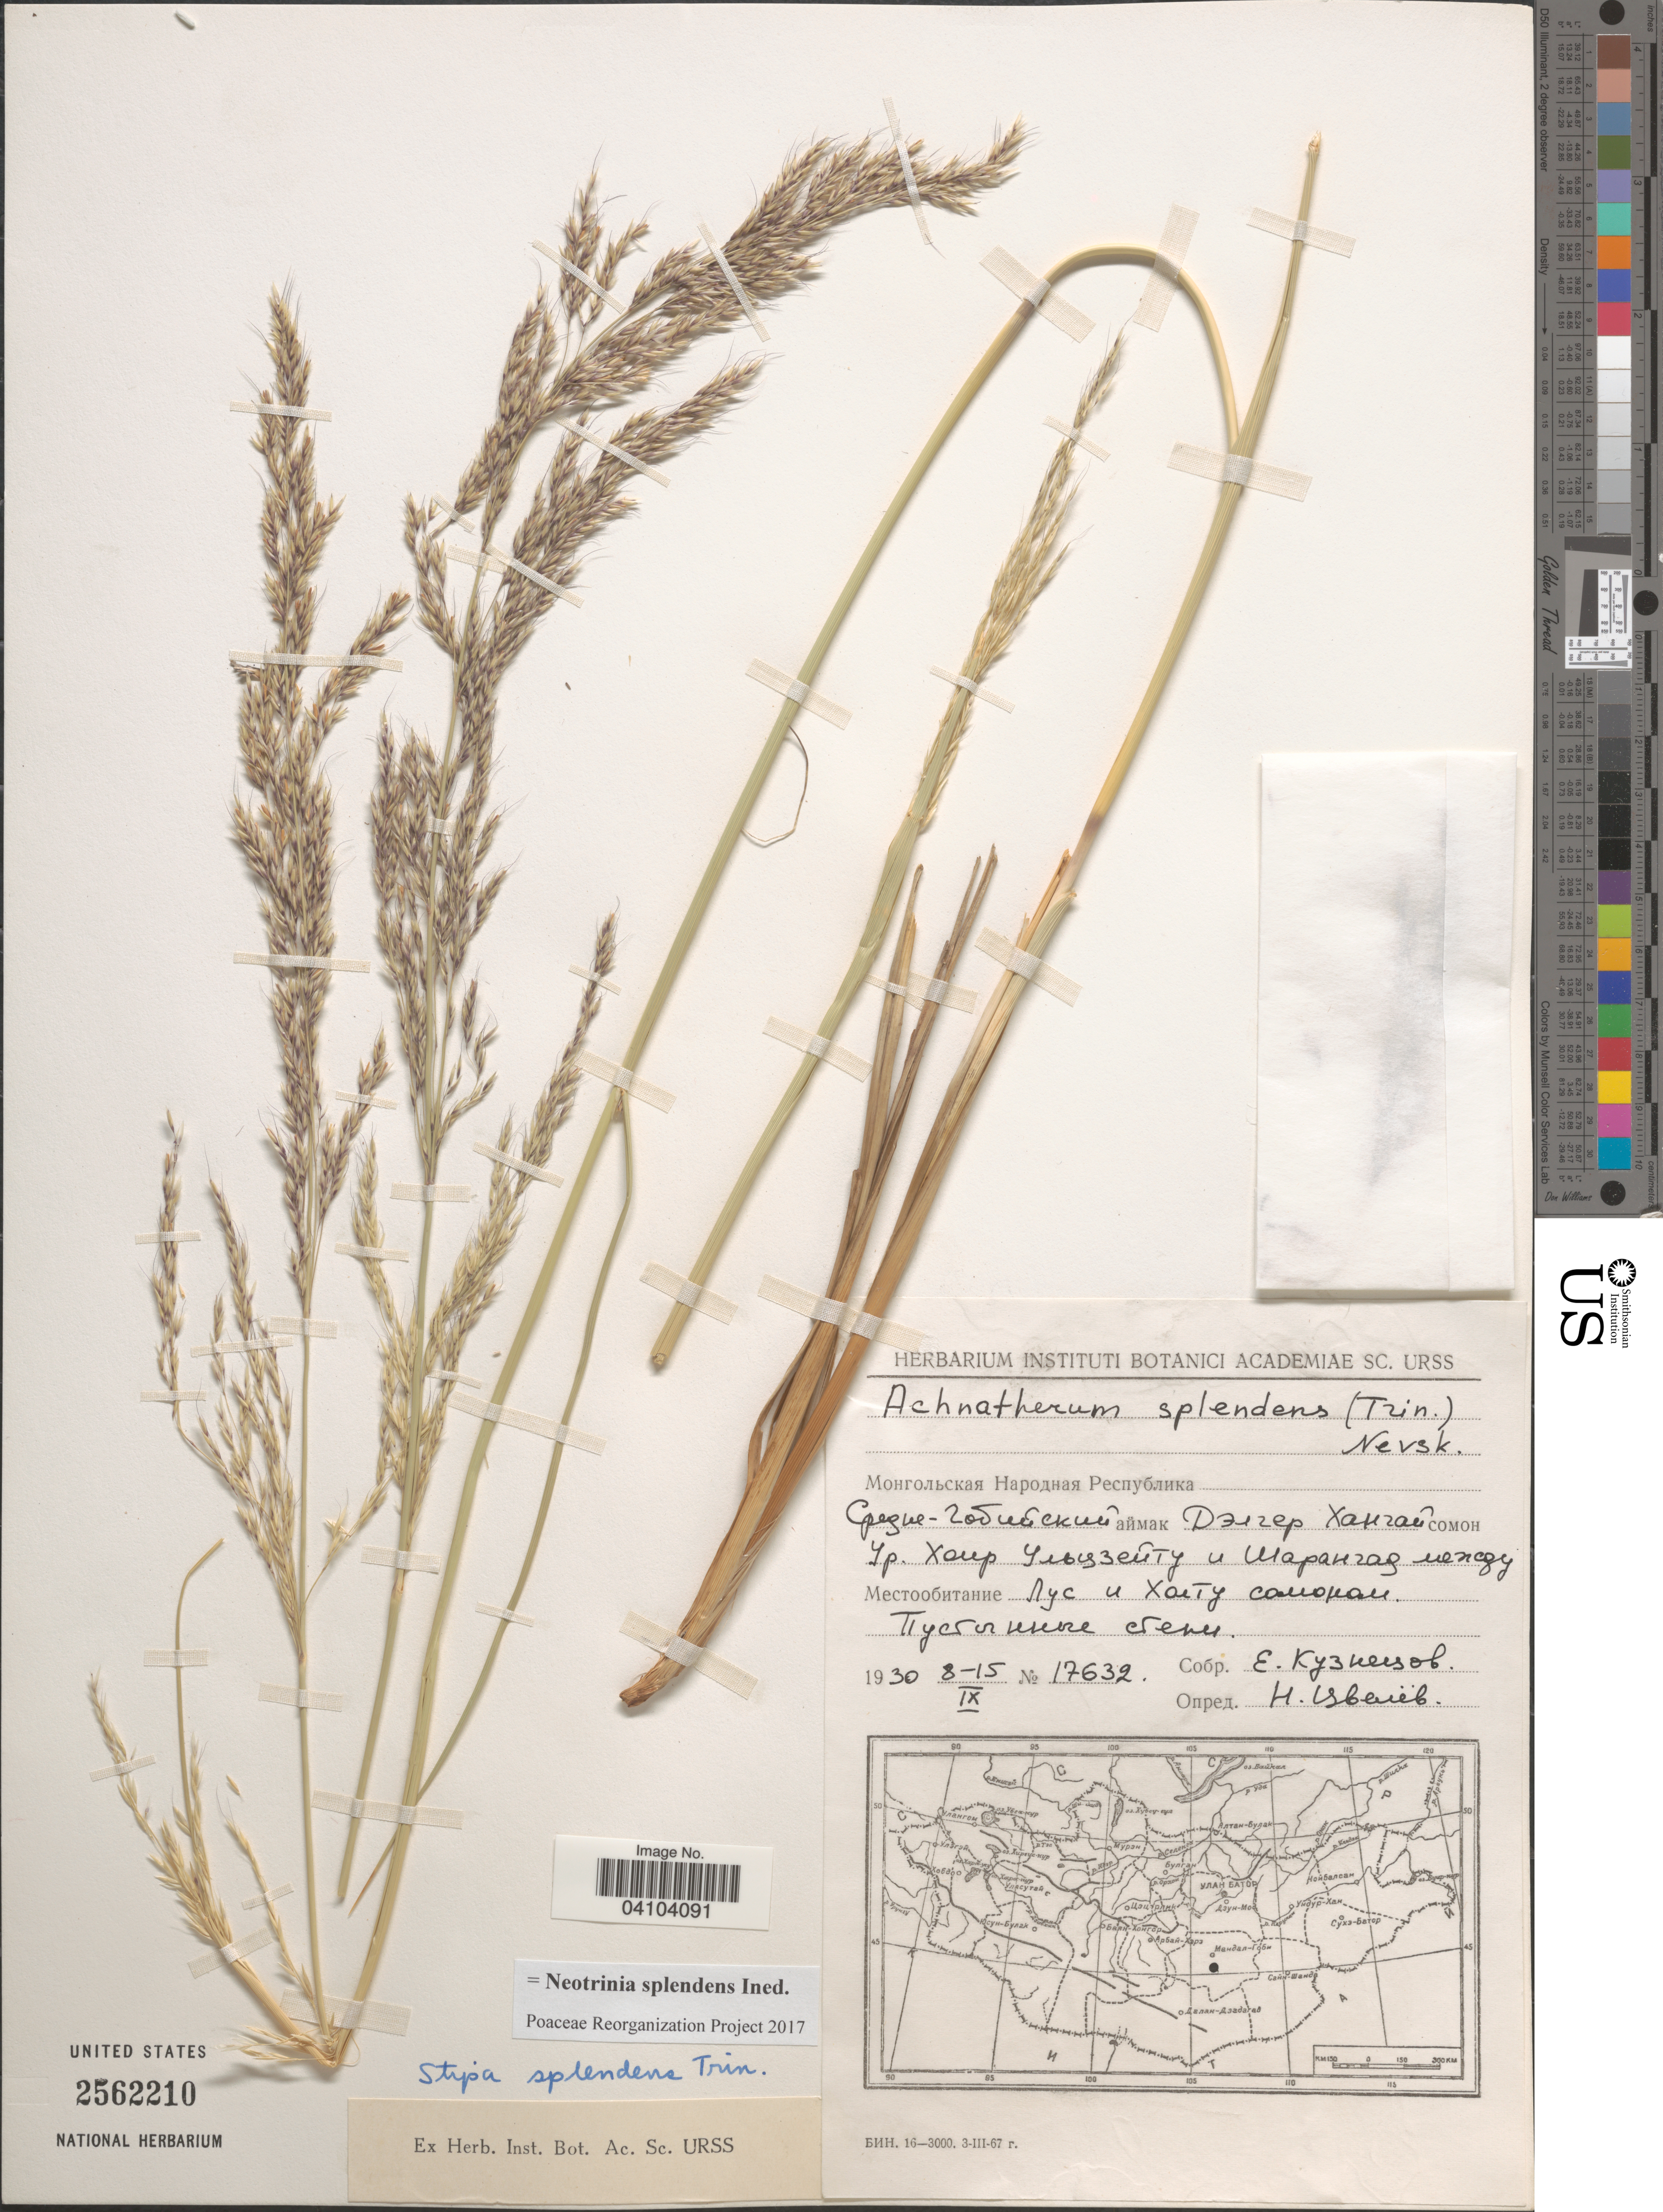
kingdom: Plantae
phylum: Tracheophyta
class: Liliopsida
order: Poales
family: Poaceae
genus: Neotrinia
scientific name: Neotrinia splendens (Trin.) M. Nobis, P.D. Gudkova & A. Nowak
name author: (Trin.)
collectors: E. Kuznetsov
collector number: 17632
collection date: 1930-09-08/1930-09-15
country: Mongolia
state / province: Dundgovi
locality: Delgerkhangai District, Between Luus and Khuld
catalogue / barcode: US 2562210